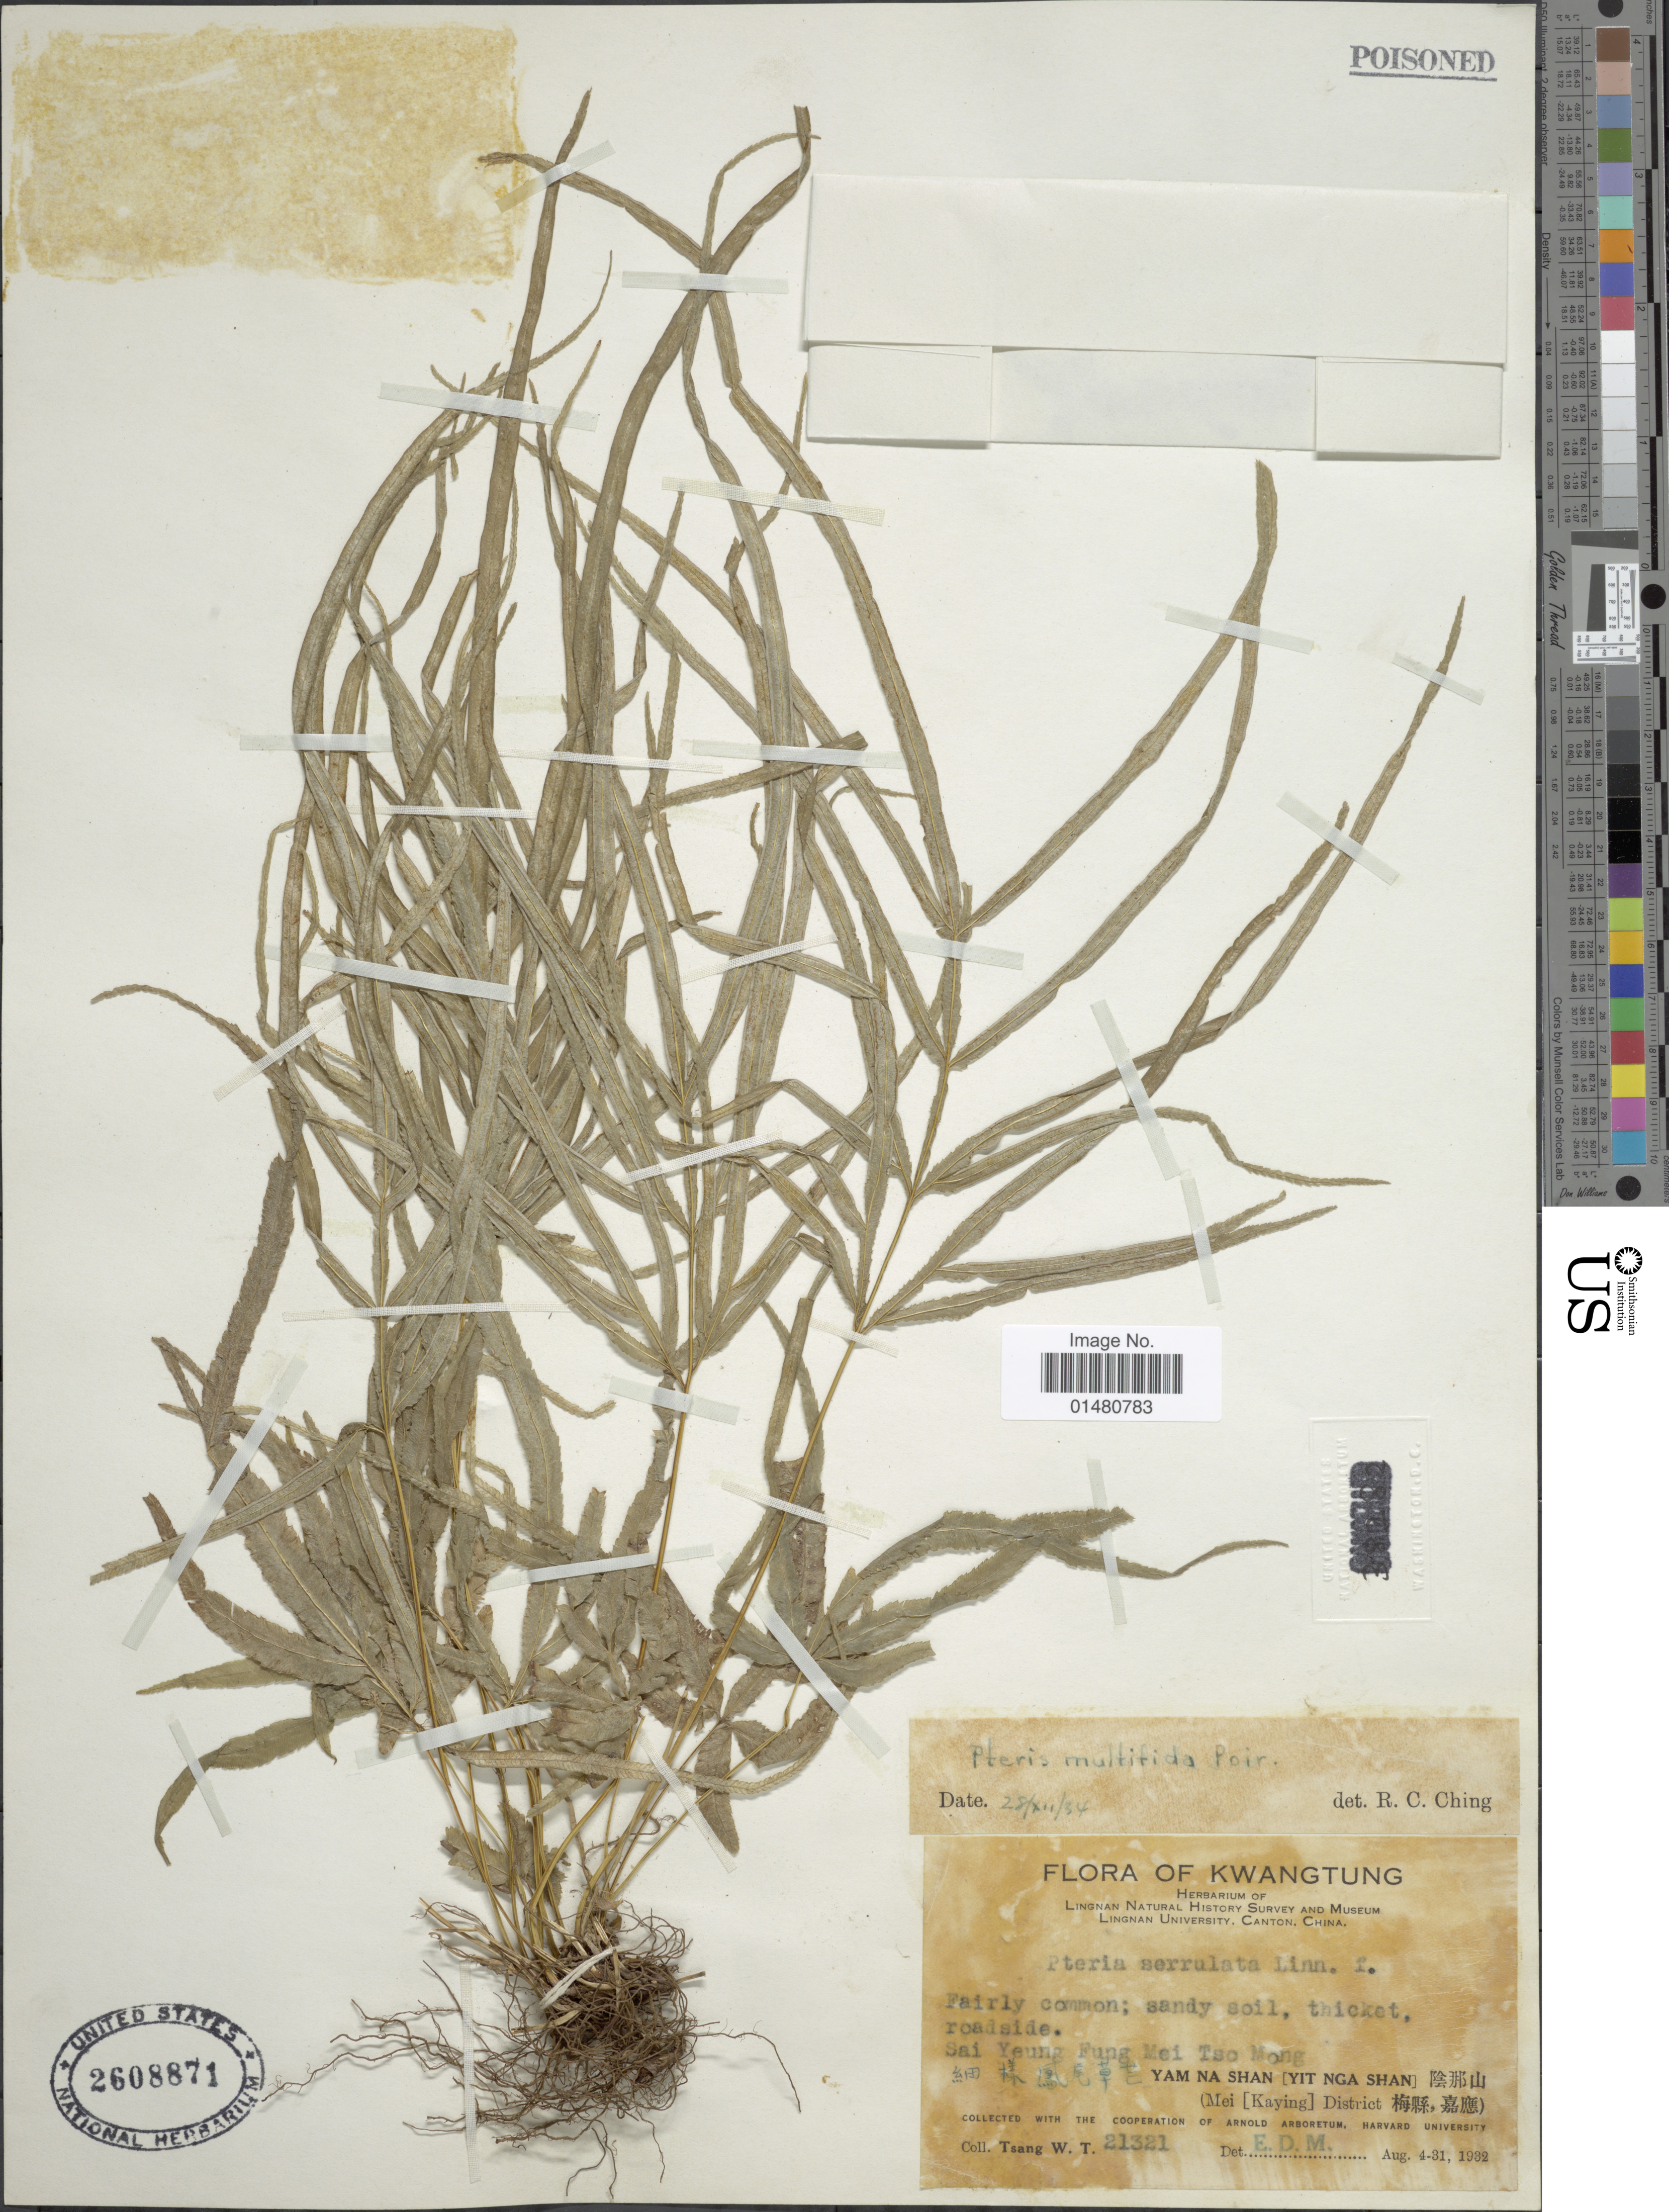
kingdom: Plantae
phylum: Tracheophyta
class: Polypodiopsida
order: Polypodiales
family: Pteridaceae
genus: Pteris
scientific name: Pteris multifida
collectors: W. T. Tsang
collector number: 21321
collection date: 1932-08-04/1932-08-31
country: China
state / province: Guangdong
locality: Meixian District; Yanyangzhen; Yinna Mt.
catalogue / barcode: US 2608871